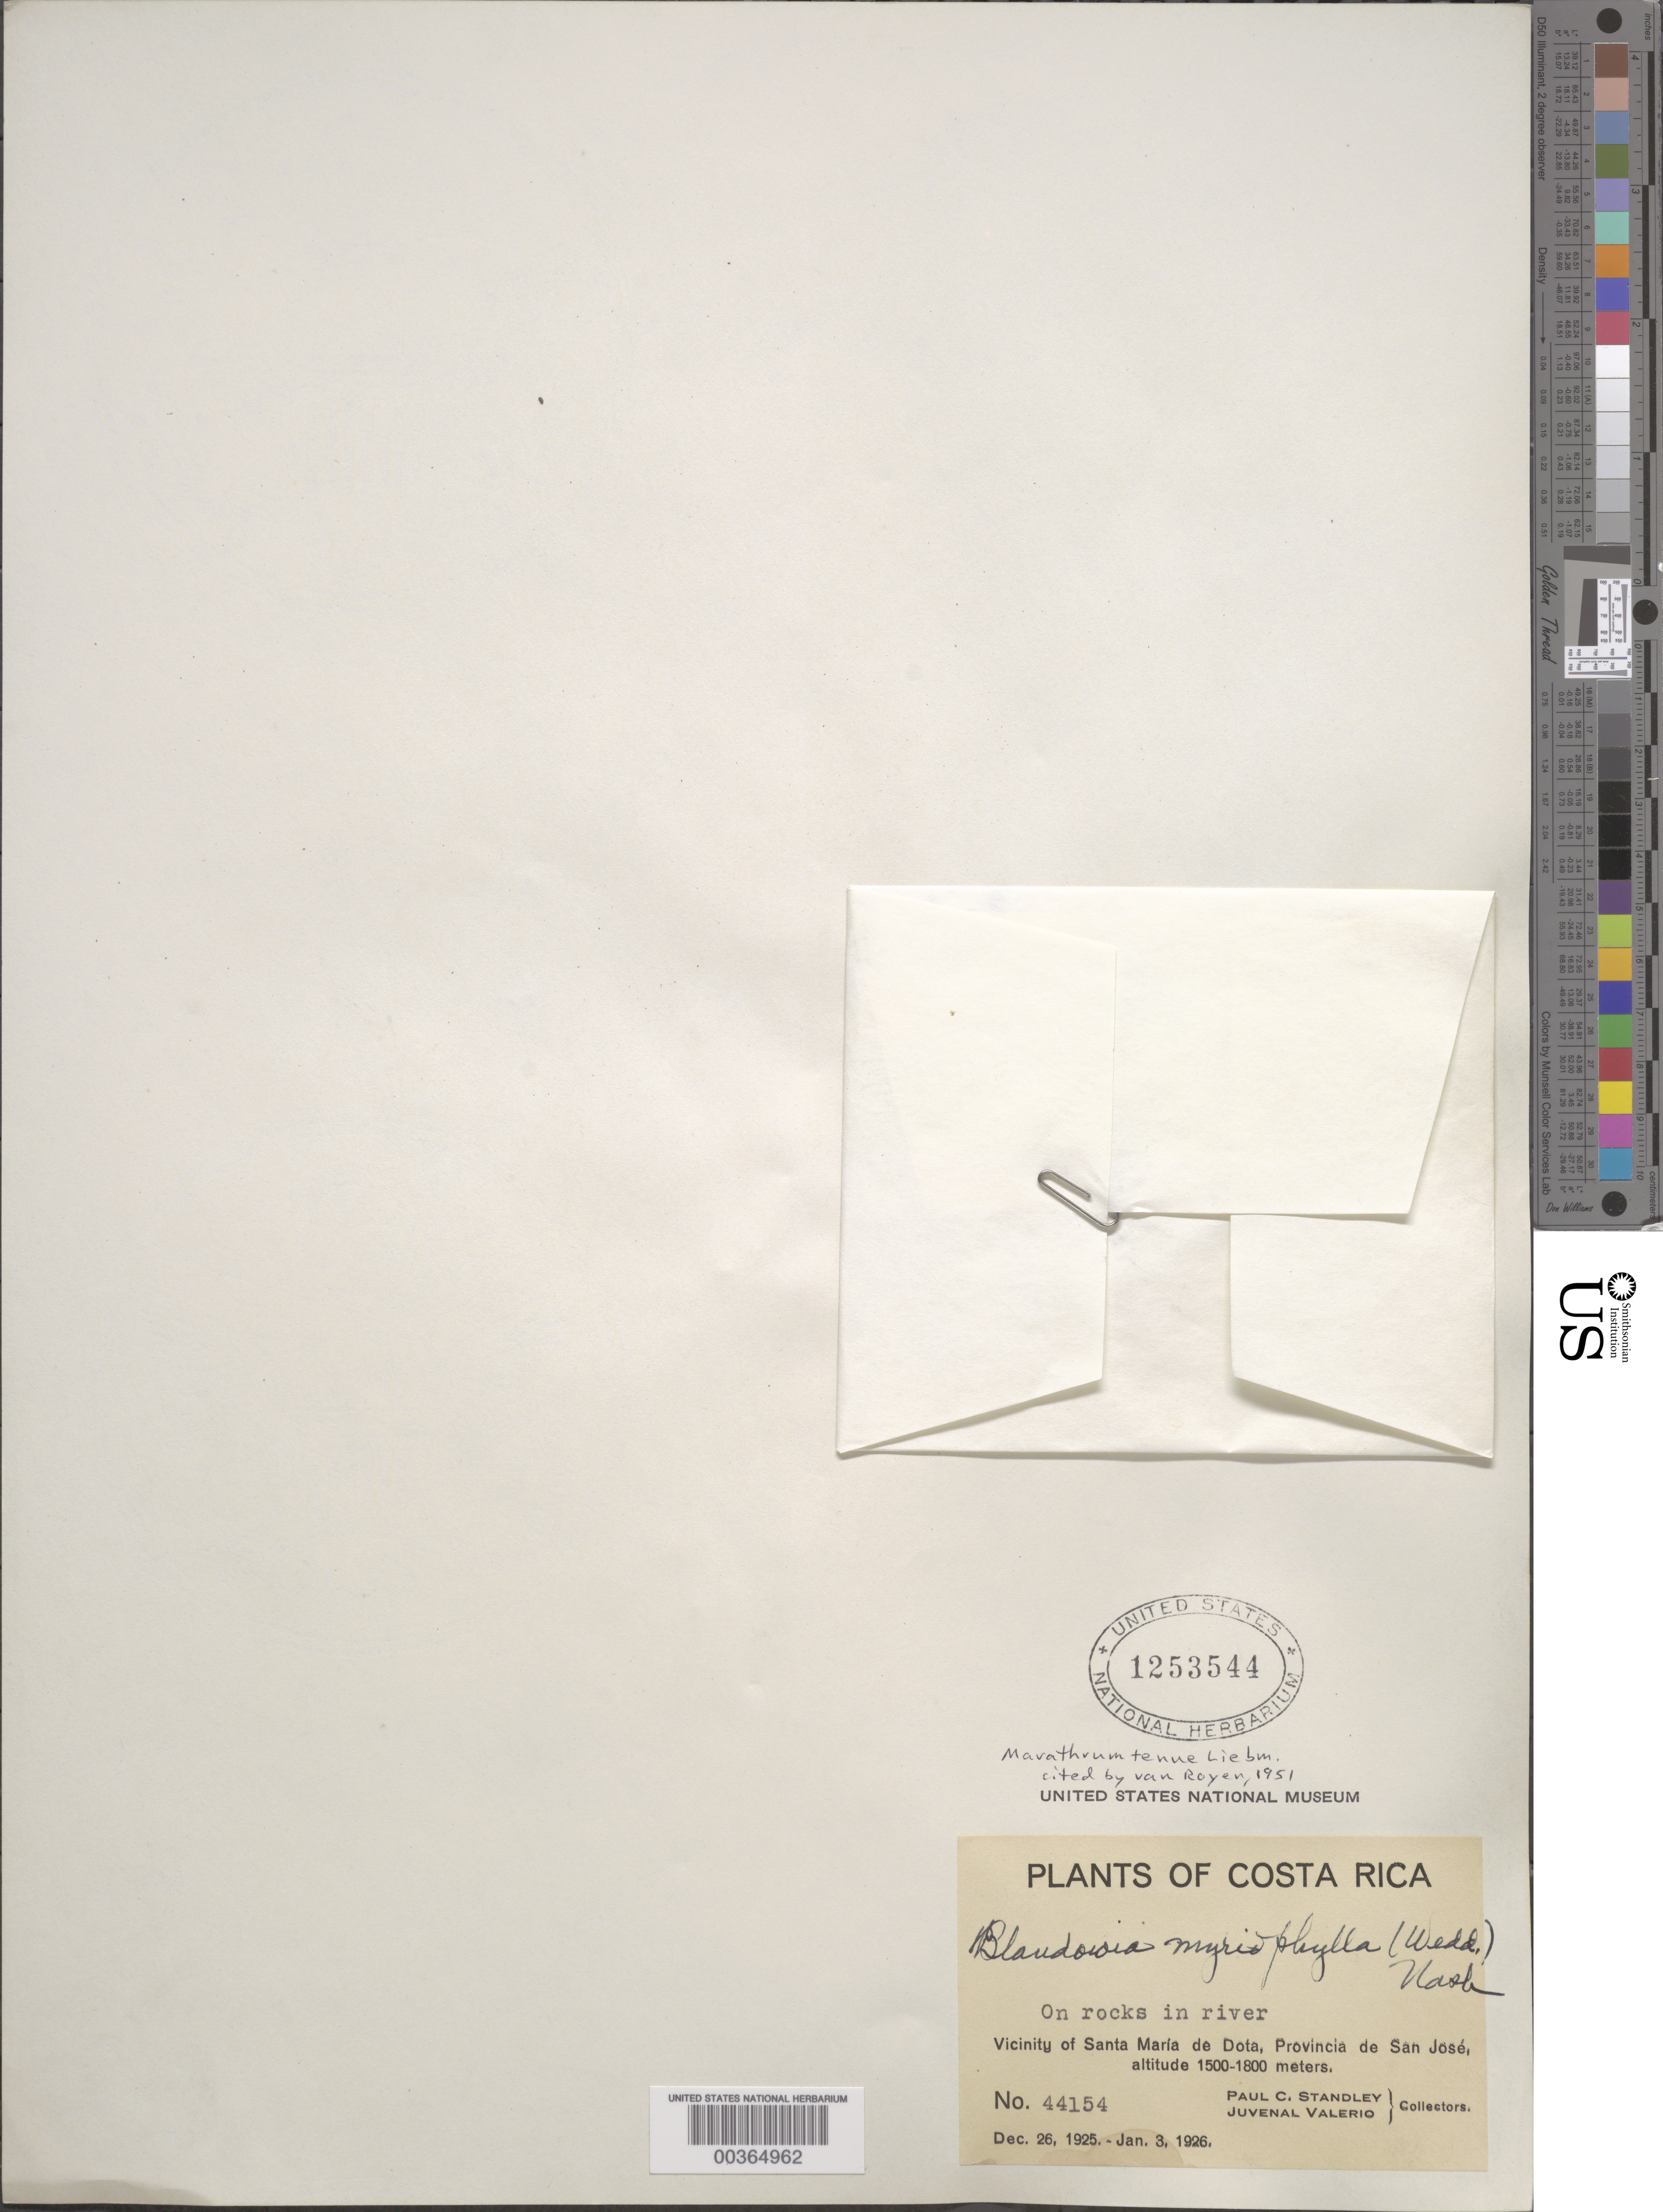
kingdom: Plantae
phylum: Tracheophyta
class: Magnoliopsida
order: Malpighiales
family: Podostemaceae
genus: Marathrum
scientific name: Marathrum tenue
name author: Liebm.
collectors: P. C. Standley & J. Valerio R.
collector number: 44154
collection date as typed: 26 Dec 1925 to 03 Jan 1926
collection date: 1925-12-26/1926-01-03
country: Costa Rica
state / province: San José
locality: Vicinity of santa maria de dota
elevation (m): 1500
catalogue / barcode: US 1253544